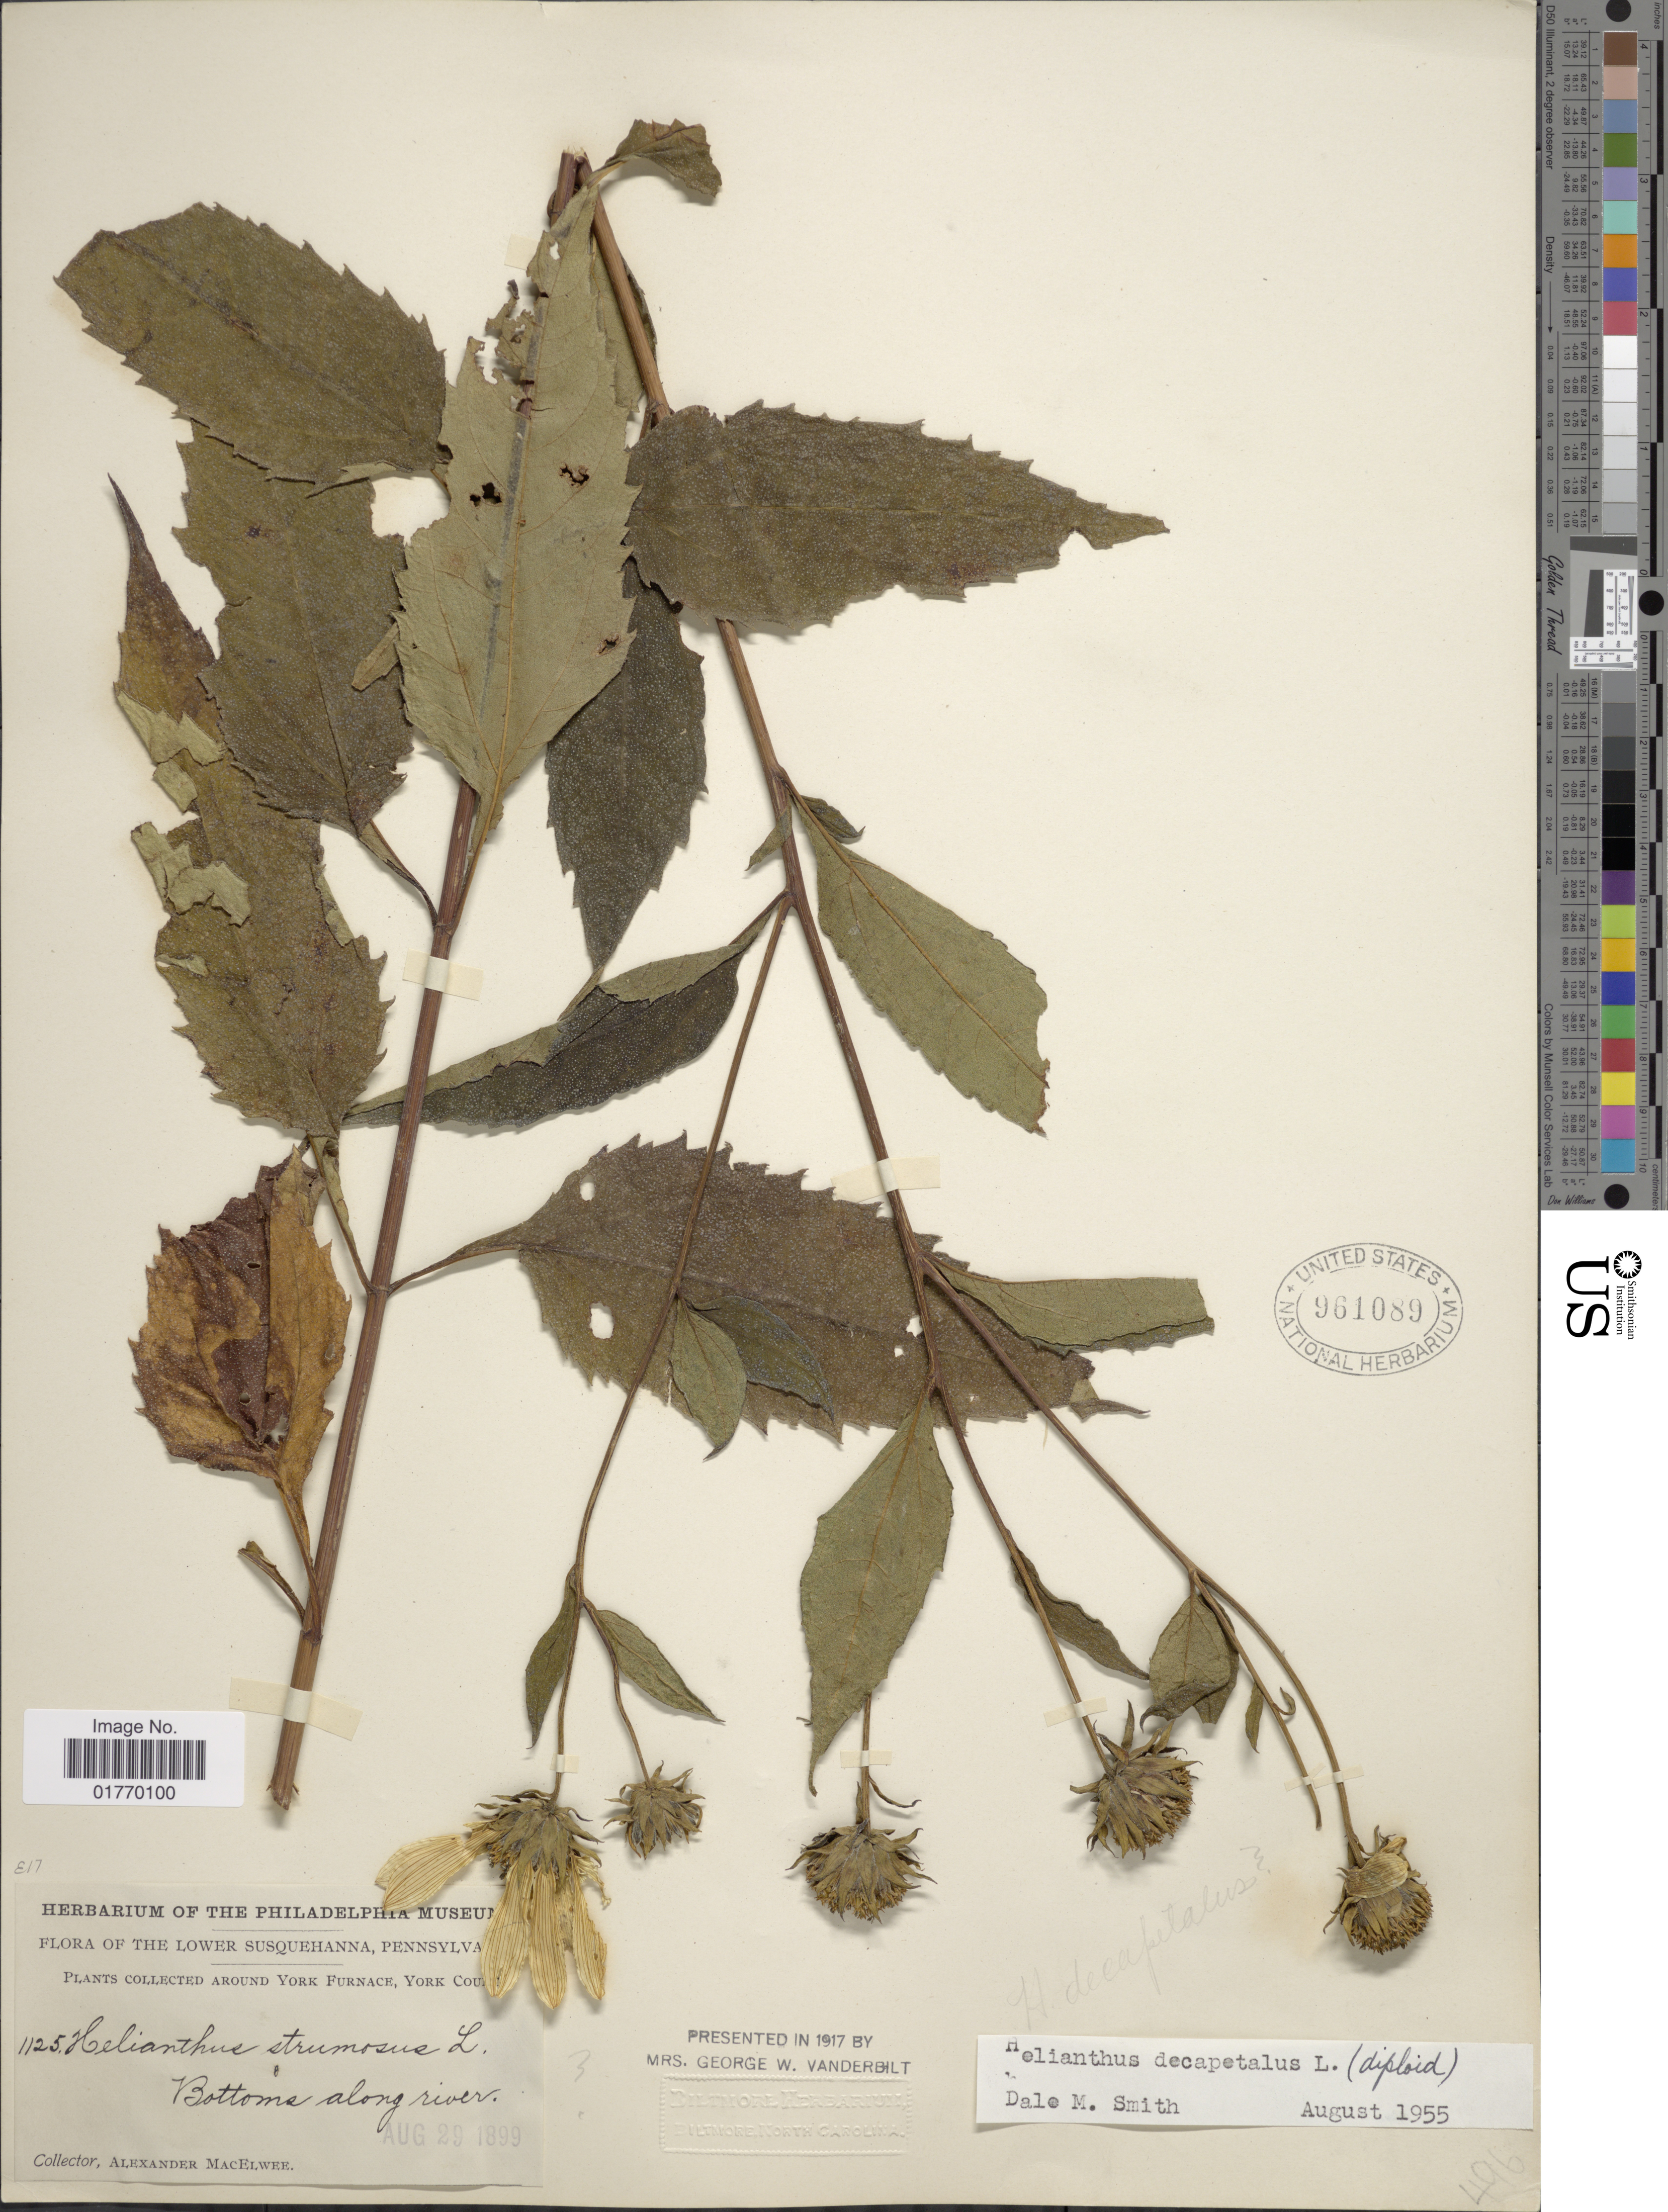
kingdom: Plantae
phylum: Tracheophyta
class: Magnoliopsida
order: Asterales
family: Asteraceae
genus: Helianthus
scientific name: Helianthus decapetalus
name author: L.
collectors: A. MacElwee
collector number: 1125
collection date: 1899-08-29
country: United States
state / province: Pennsylvania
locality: The Lower Susquehanna, Around York Furnace, York County, Bottoms along river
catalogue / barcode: US 961089